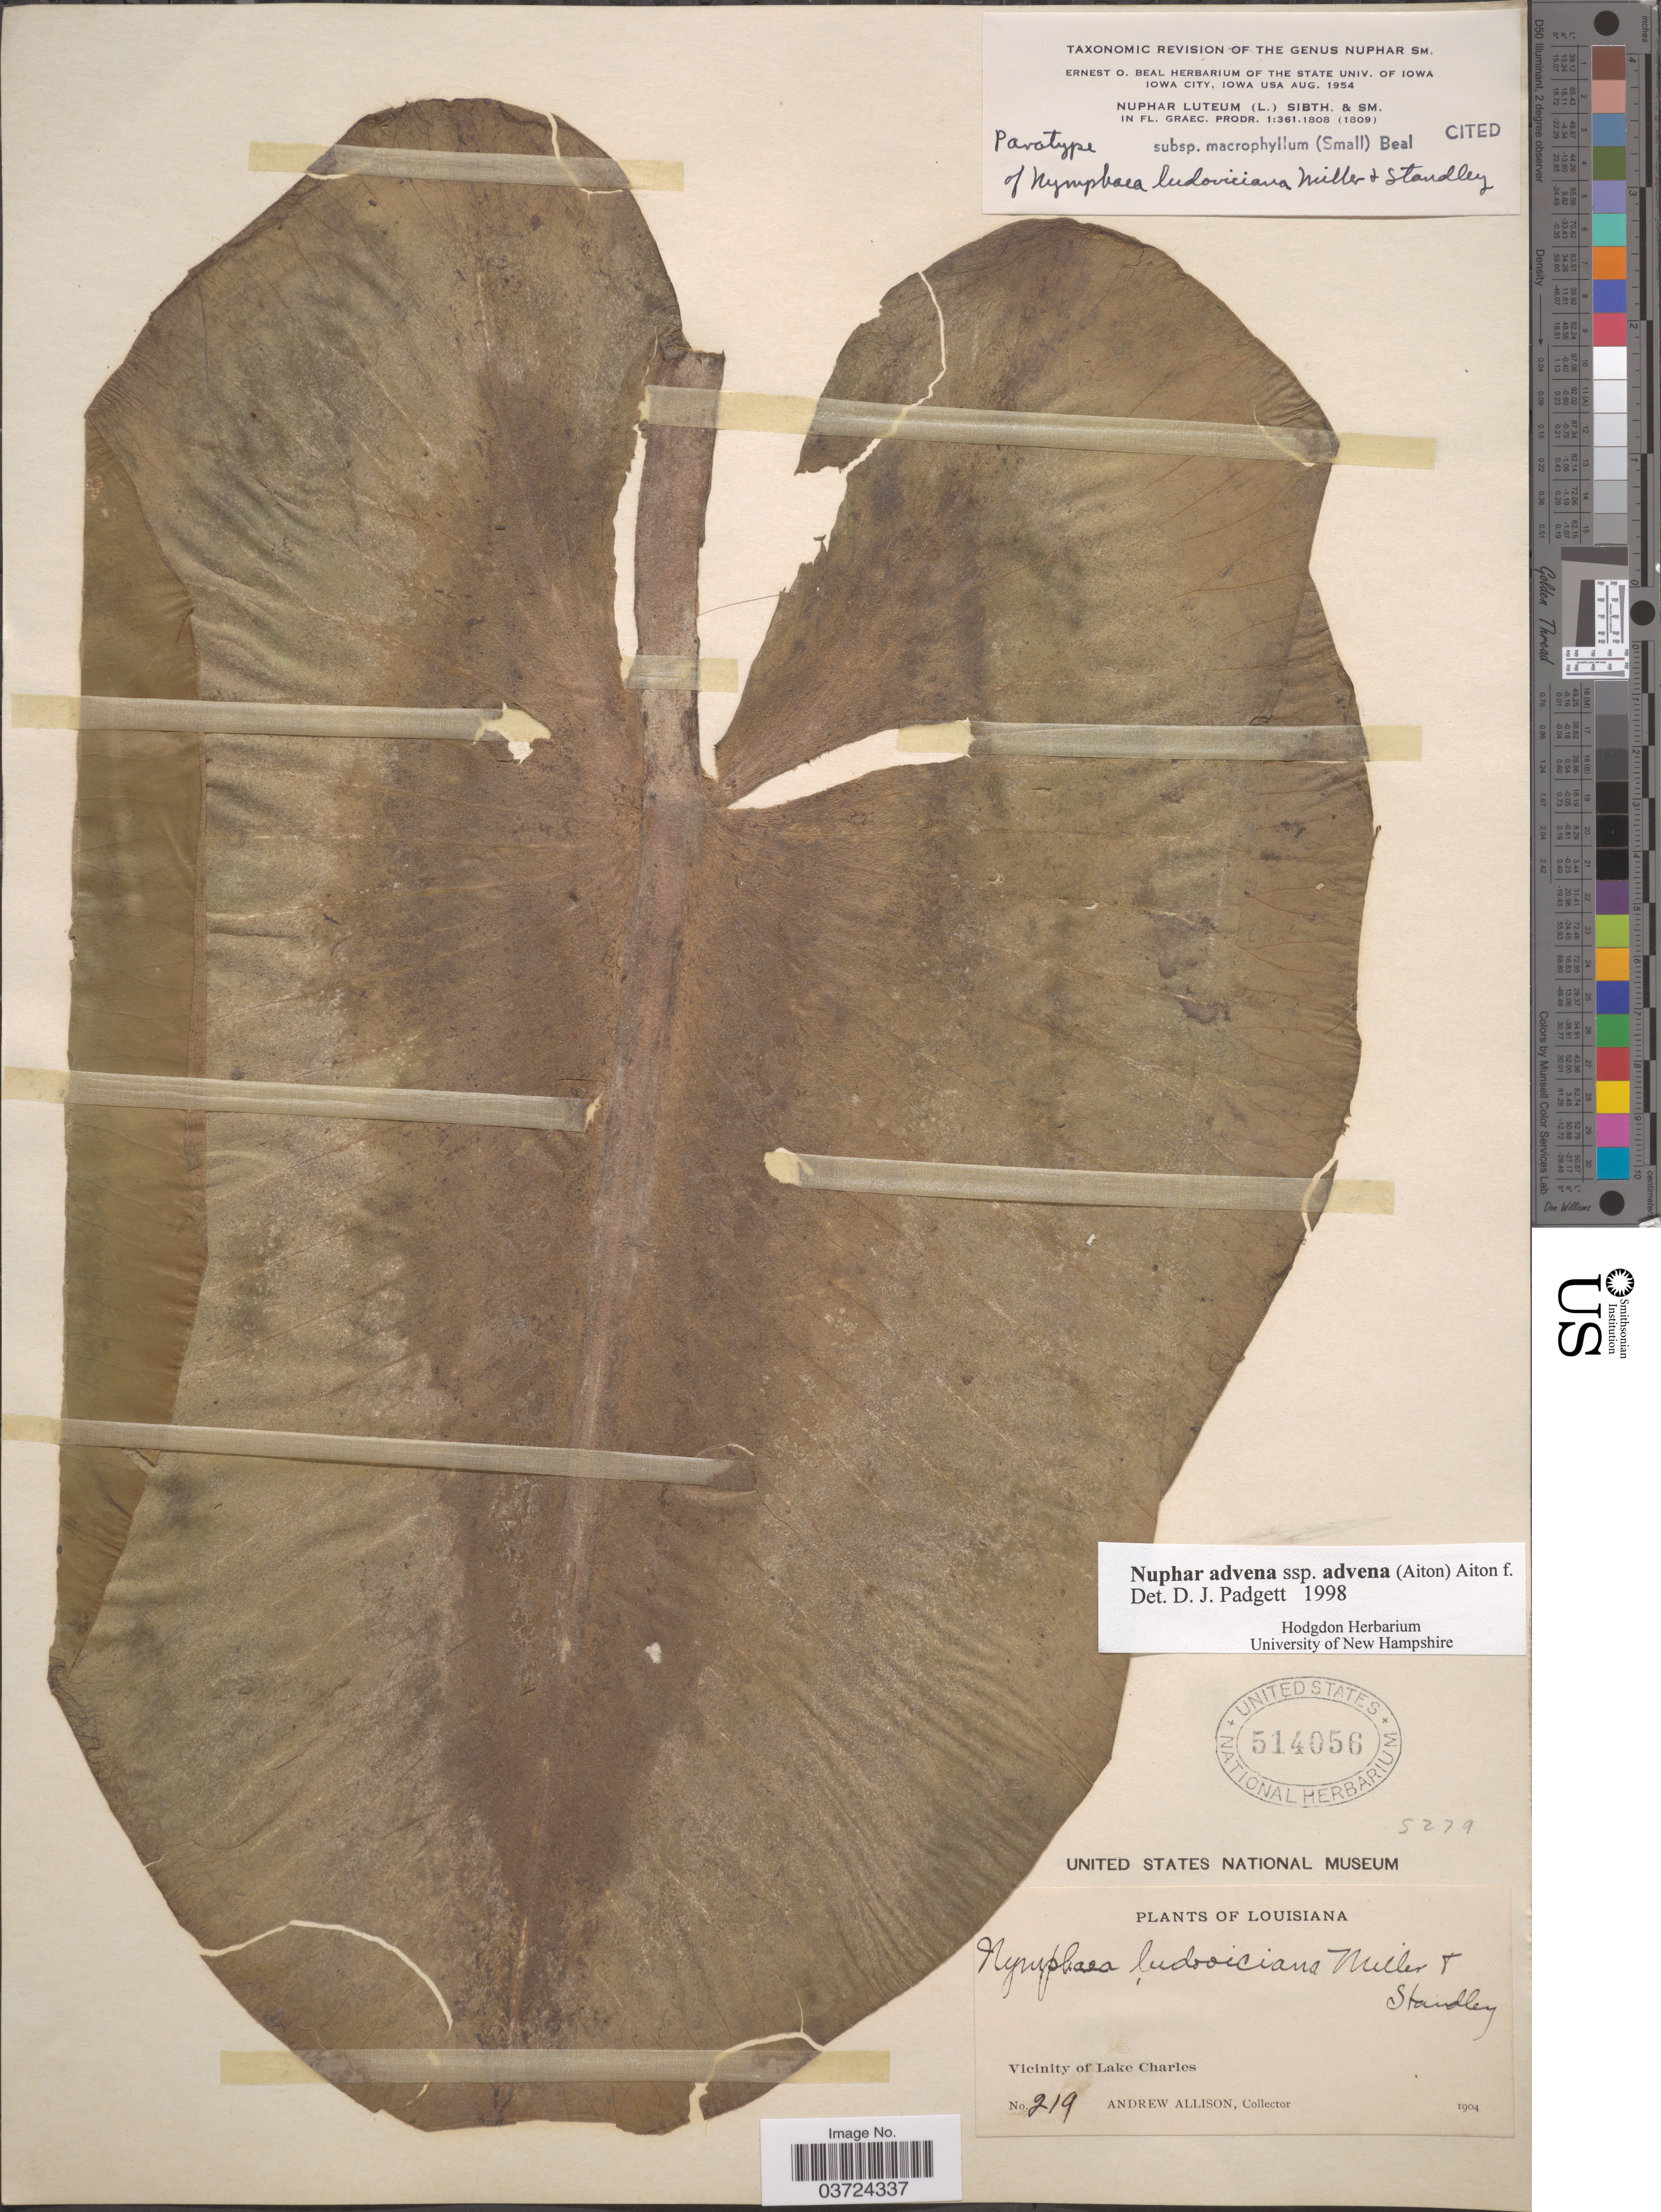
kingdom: Plantae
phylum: Tracheophyta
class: Magnoliopsida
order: Nymphaeales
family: Nymphaeaceae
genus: Nuphar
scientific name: Nuphar advena subsp. advena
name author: (Aiton) W.T. Aiton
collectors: A. Allison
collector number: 219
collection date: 1904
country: United States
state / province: Louisiana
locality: Vicinity of Lake Charles.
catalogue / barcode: US 514056